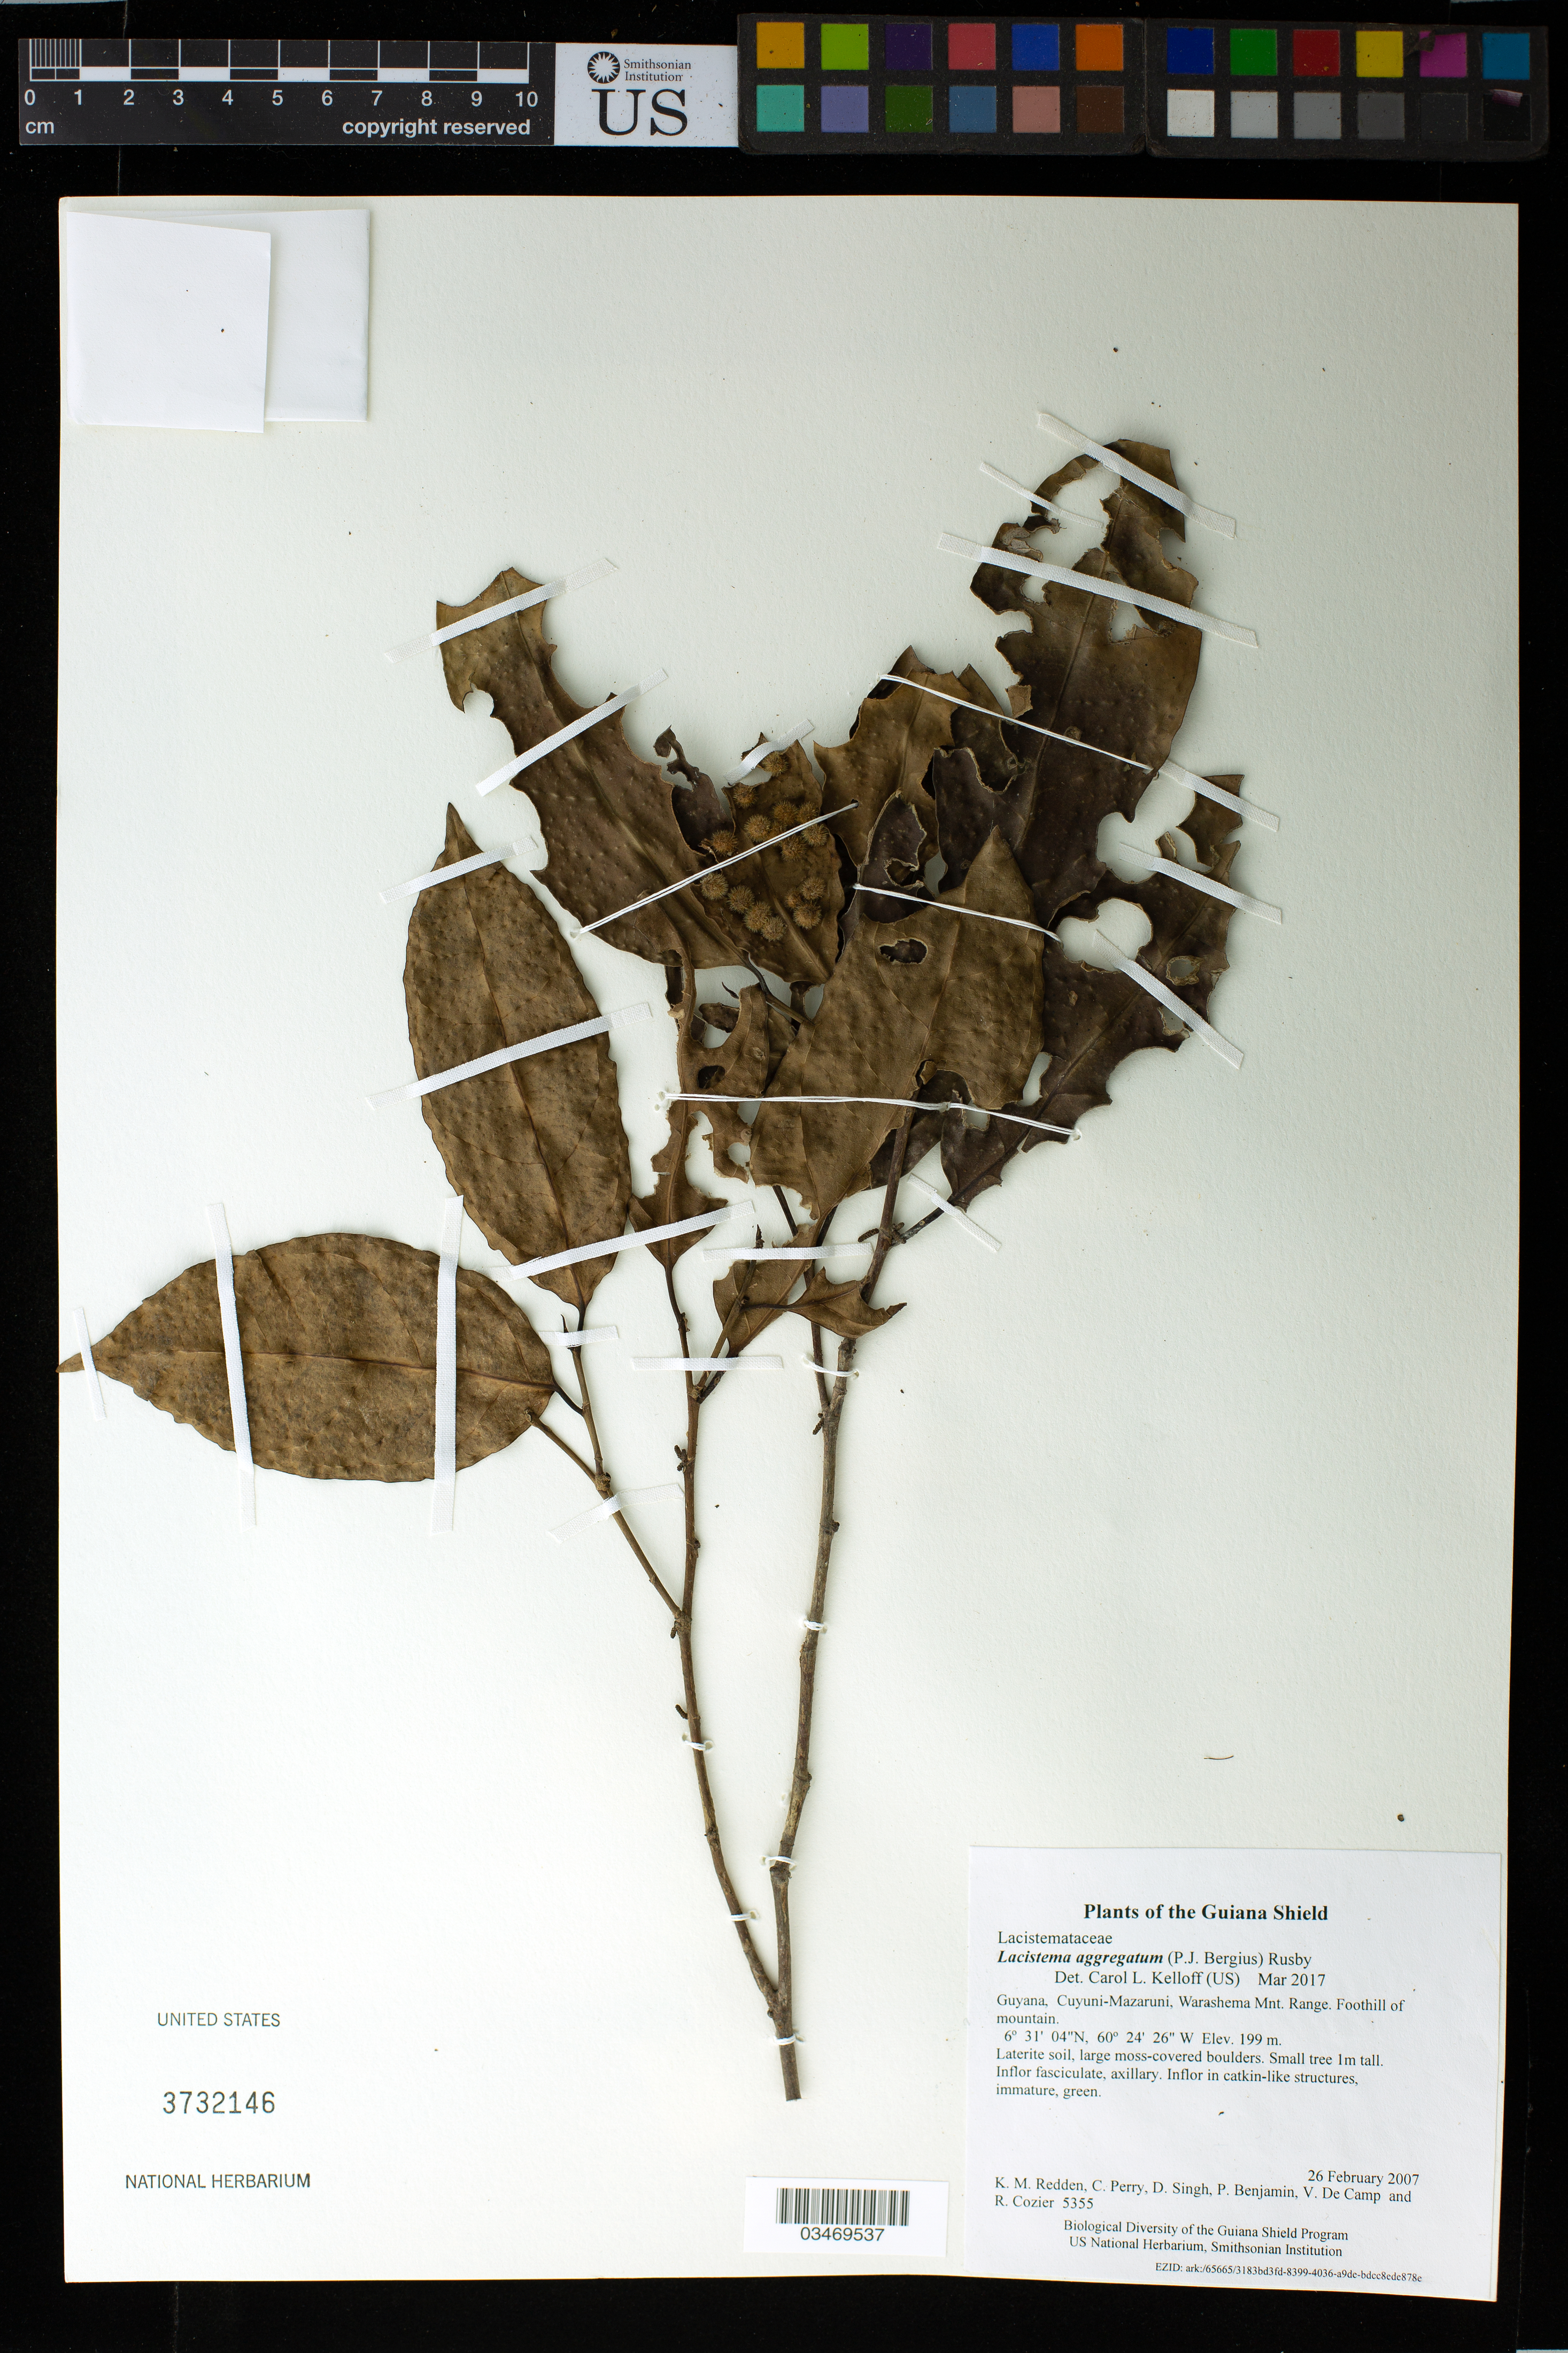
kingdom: Plantae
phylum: Tracheophyta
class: Magnoliopsida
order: Malpighiales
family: Lacistemataceae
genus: Lacistema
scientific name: Lacistema aggregatum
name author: (P.J. Bergius) Rusby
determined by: Kelloff, Carol L., (US), Smithsonian Institution - National Museum of Natural History (UNITED STATES)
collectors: K. M. Redden, C. Perry, D. Singh, P. Benjamin, V. De Camp & R. Cozier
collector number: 5355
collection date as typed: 26 February 2007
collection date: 2007-02-26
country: Guyana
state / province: Cuyuni-Mazaruni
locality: Warashema Mnt. Range. Foothill of mountain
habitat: Laterite soil, large moss-covered boulders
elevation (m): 199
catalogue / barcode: US 3732146